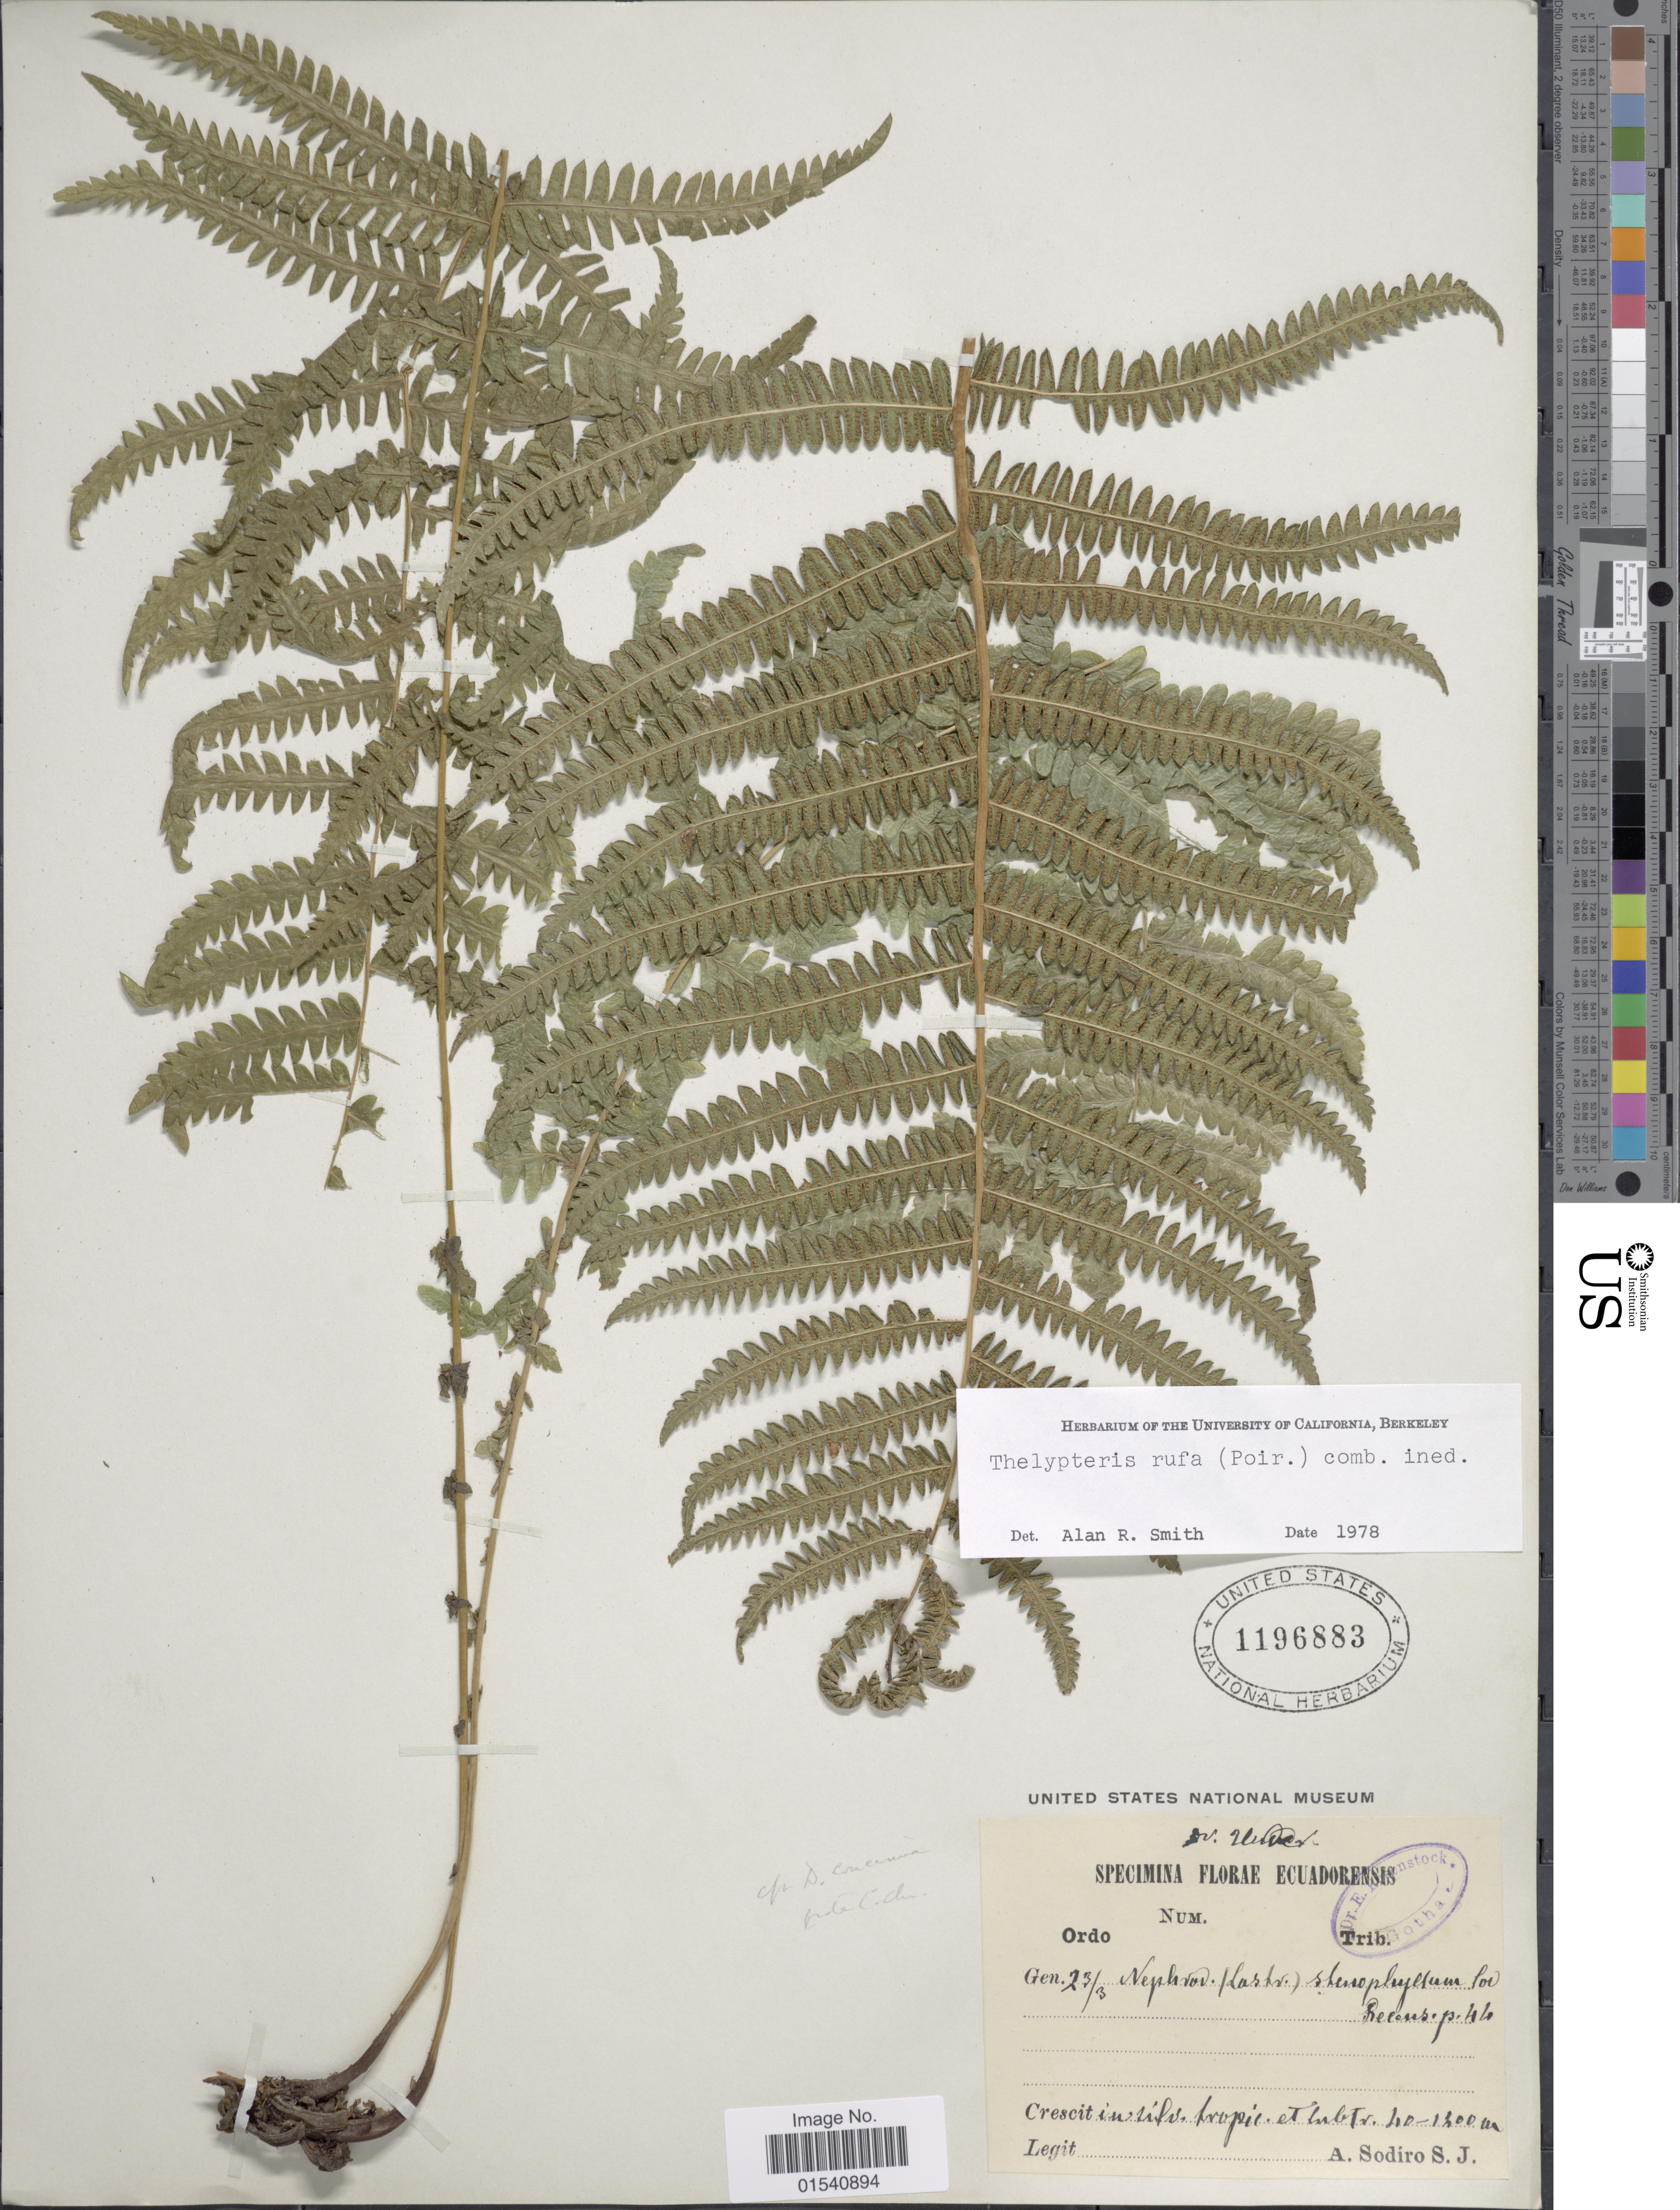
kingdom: Plantae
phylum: Tracheophyta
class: Polypodiopsida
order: Polypodiales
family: Thelypteridaceae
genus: Amauropelta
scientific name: Amauropelta rufa (Poir.) comb. nov., ined 2015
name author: (Poir.)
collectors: A. Sodiro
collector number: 23/3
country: Ecuador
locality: In silv. tropic. et subtr.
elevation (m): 40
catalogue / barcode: US 1196883